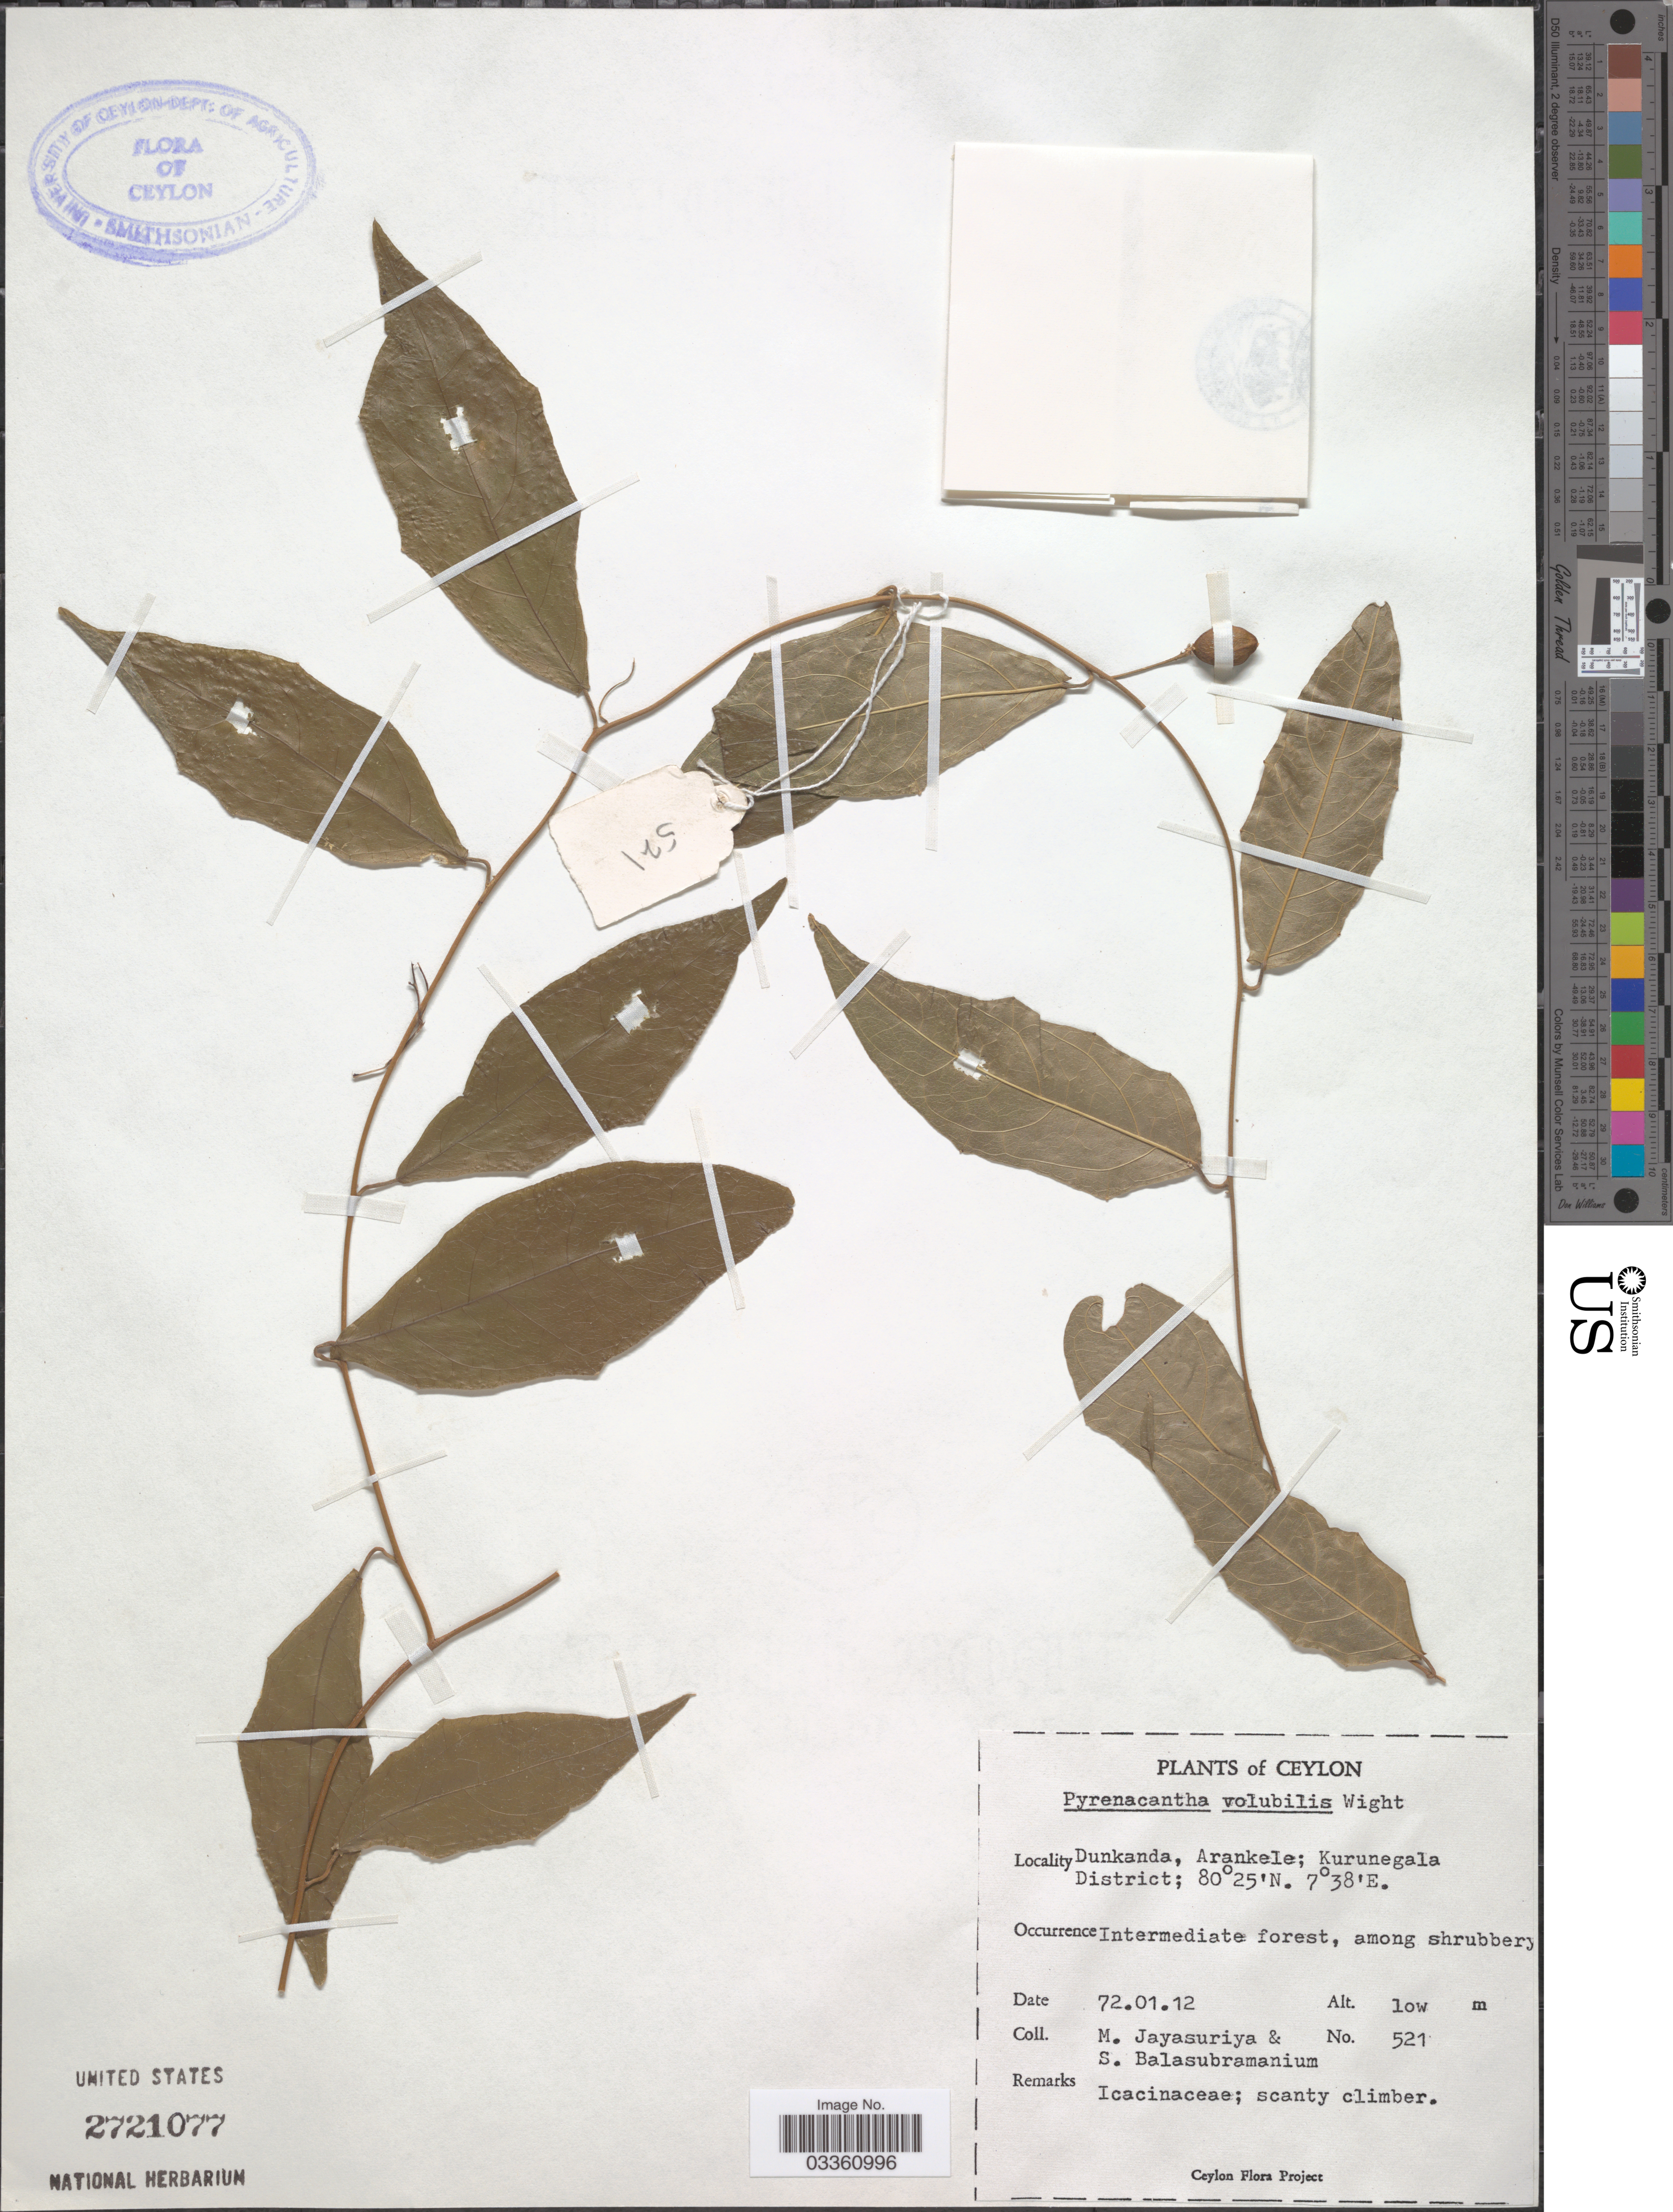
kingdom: Plantae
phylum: Tracheophyta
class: Magnoliopsida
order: Icacinales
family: Icacinaceae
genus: Pyrenacantha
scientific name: Pyrenacantha volubilis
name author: Hook.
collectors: M. Jayasuriya & S. Balasubramanium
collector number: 521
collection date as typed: Transcribed d/m/y: 12/1/72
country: Sri Lanka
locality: Ceylon. Dunkanda, Arankele; Kurunegala District.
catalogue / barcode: US 2721077